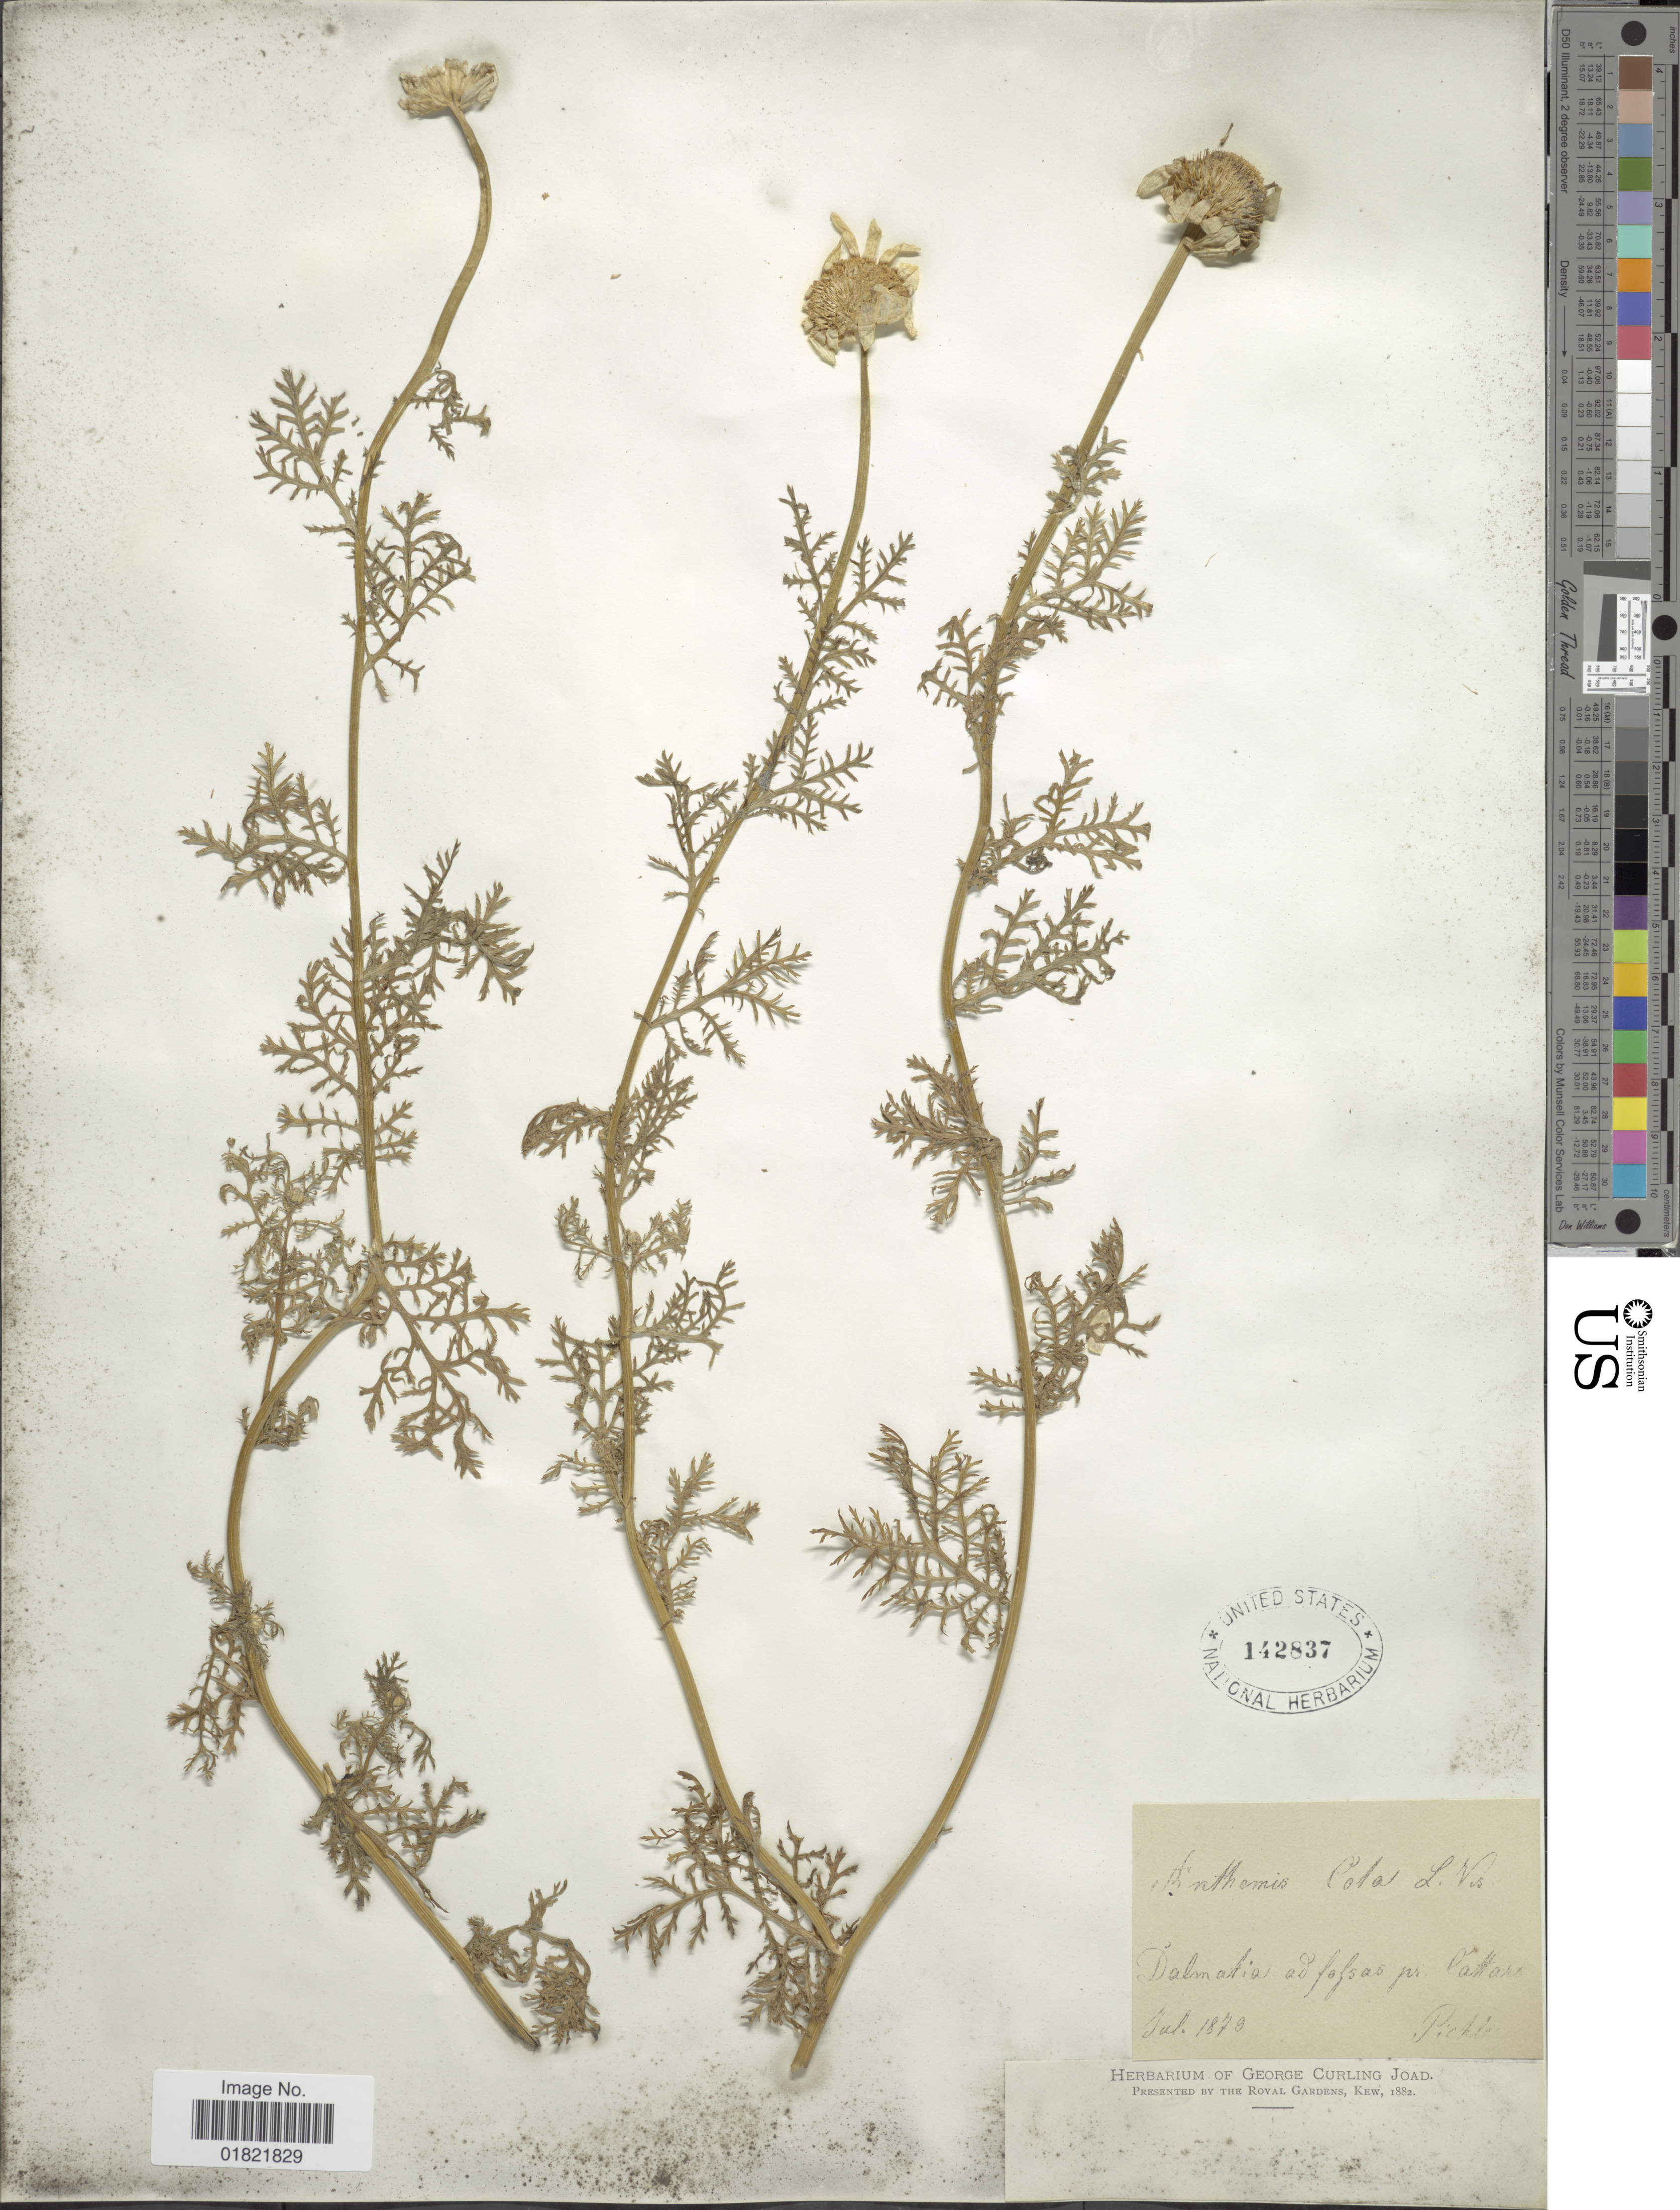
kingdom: Plantae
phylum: Tracheophyta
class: Magnoliopsida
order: Asterales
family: Asteraceae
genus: Anthemis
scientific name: Anthemis cota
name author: L.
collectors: -. Pickler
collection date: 1879-07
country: Croatia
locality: Dalmatia ad fofsas pr. Cattaro [interpreted]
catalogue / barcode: US 142837